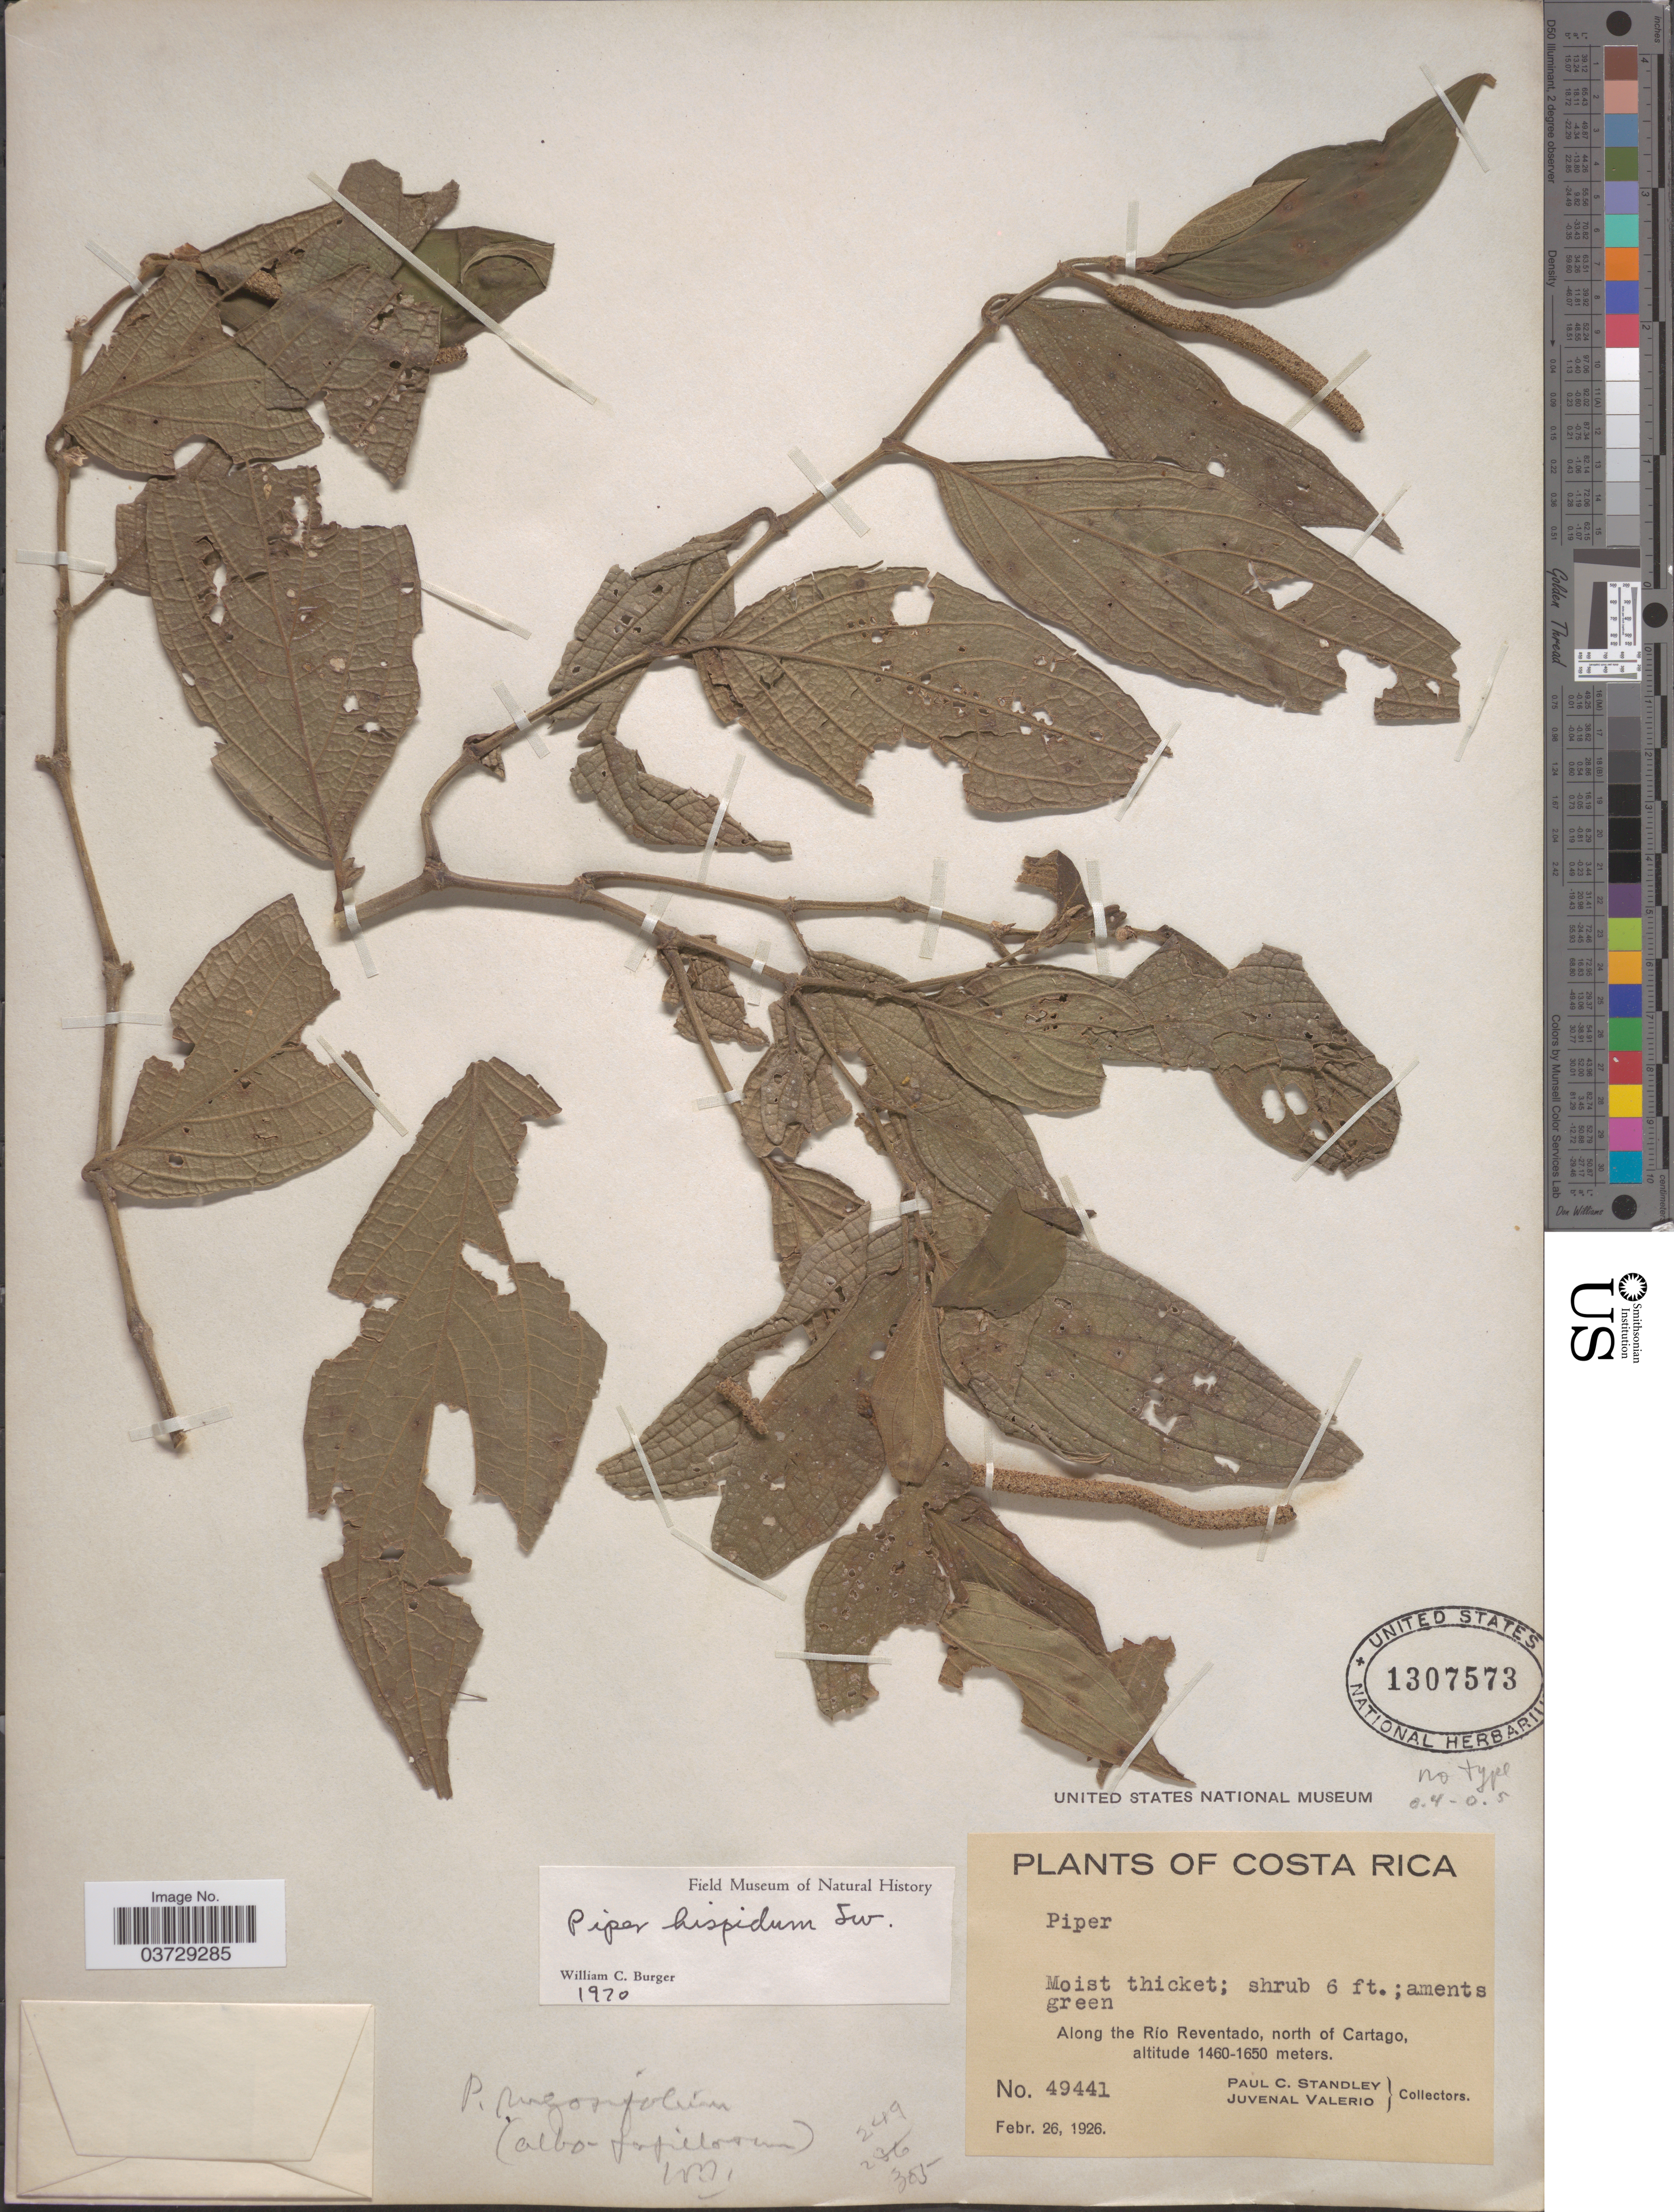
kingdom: Plantae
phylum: Tracheophyta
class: Magnoliopsida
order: Piperales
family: Piperaceae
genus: Piper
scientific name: Piper hispidum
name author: Sw.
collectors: P. C. Standley & J. Valerio R.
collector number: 49441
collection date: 1926-02-26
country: Costa Rica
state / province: Cartago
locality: Along the Río Reventado, north of Cartago.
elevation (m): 1460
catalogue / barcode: US 1307573